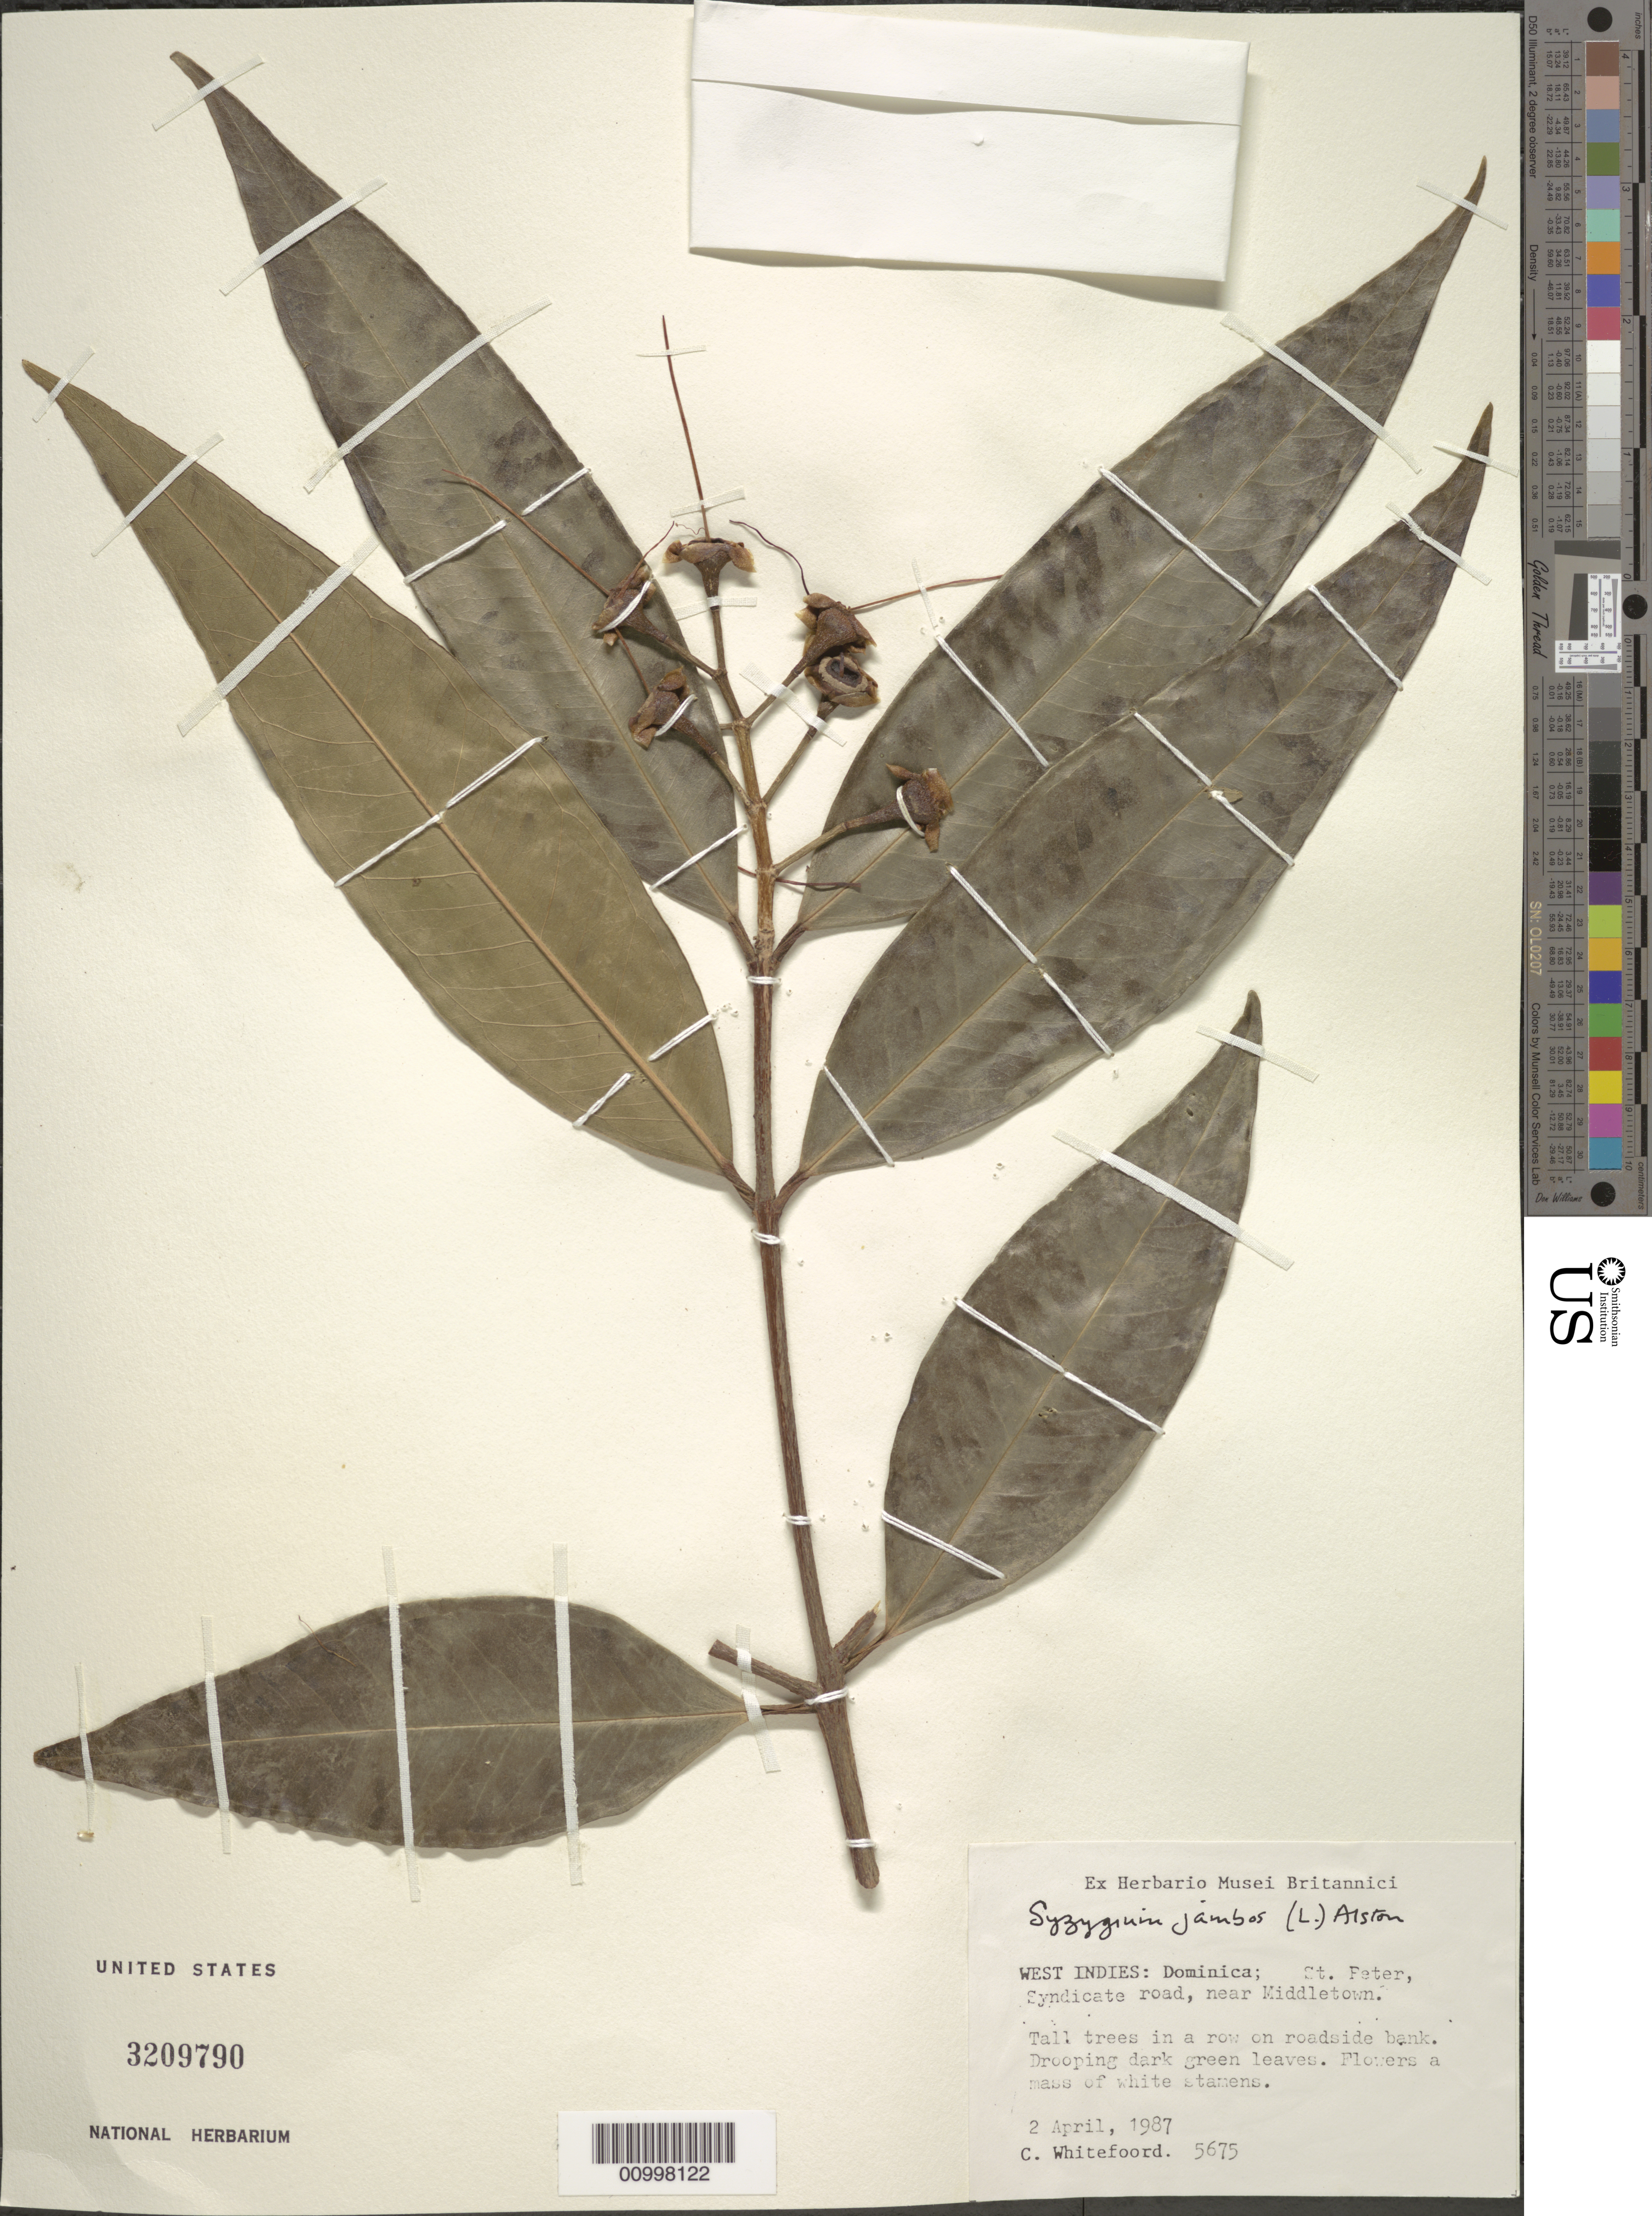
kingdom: Plantae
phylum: Tracheophyta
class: Magnoliopsida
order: Myrtales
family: Myrtaceae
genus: Syzygium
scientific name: Syzygium jambos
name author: (L.) Alston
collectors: C. Whitefoord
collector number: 5675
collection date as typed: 02 Apr 1987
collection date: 1987-04-02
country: Dominica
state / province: St. Peter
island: Dominica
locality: Syndicate road, near Middletown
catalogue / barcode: US 3209790